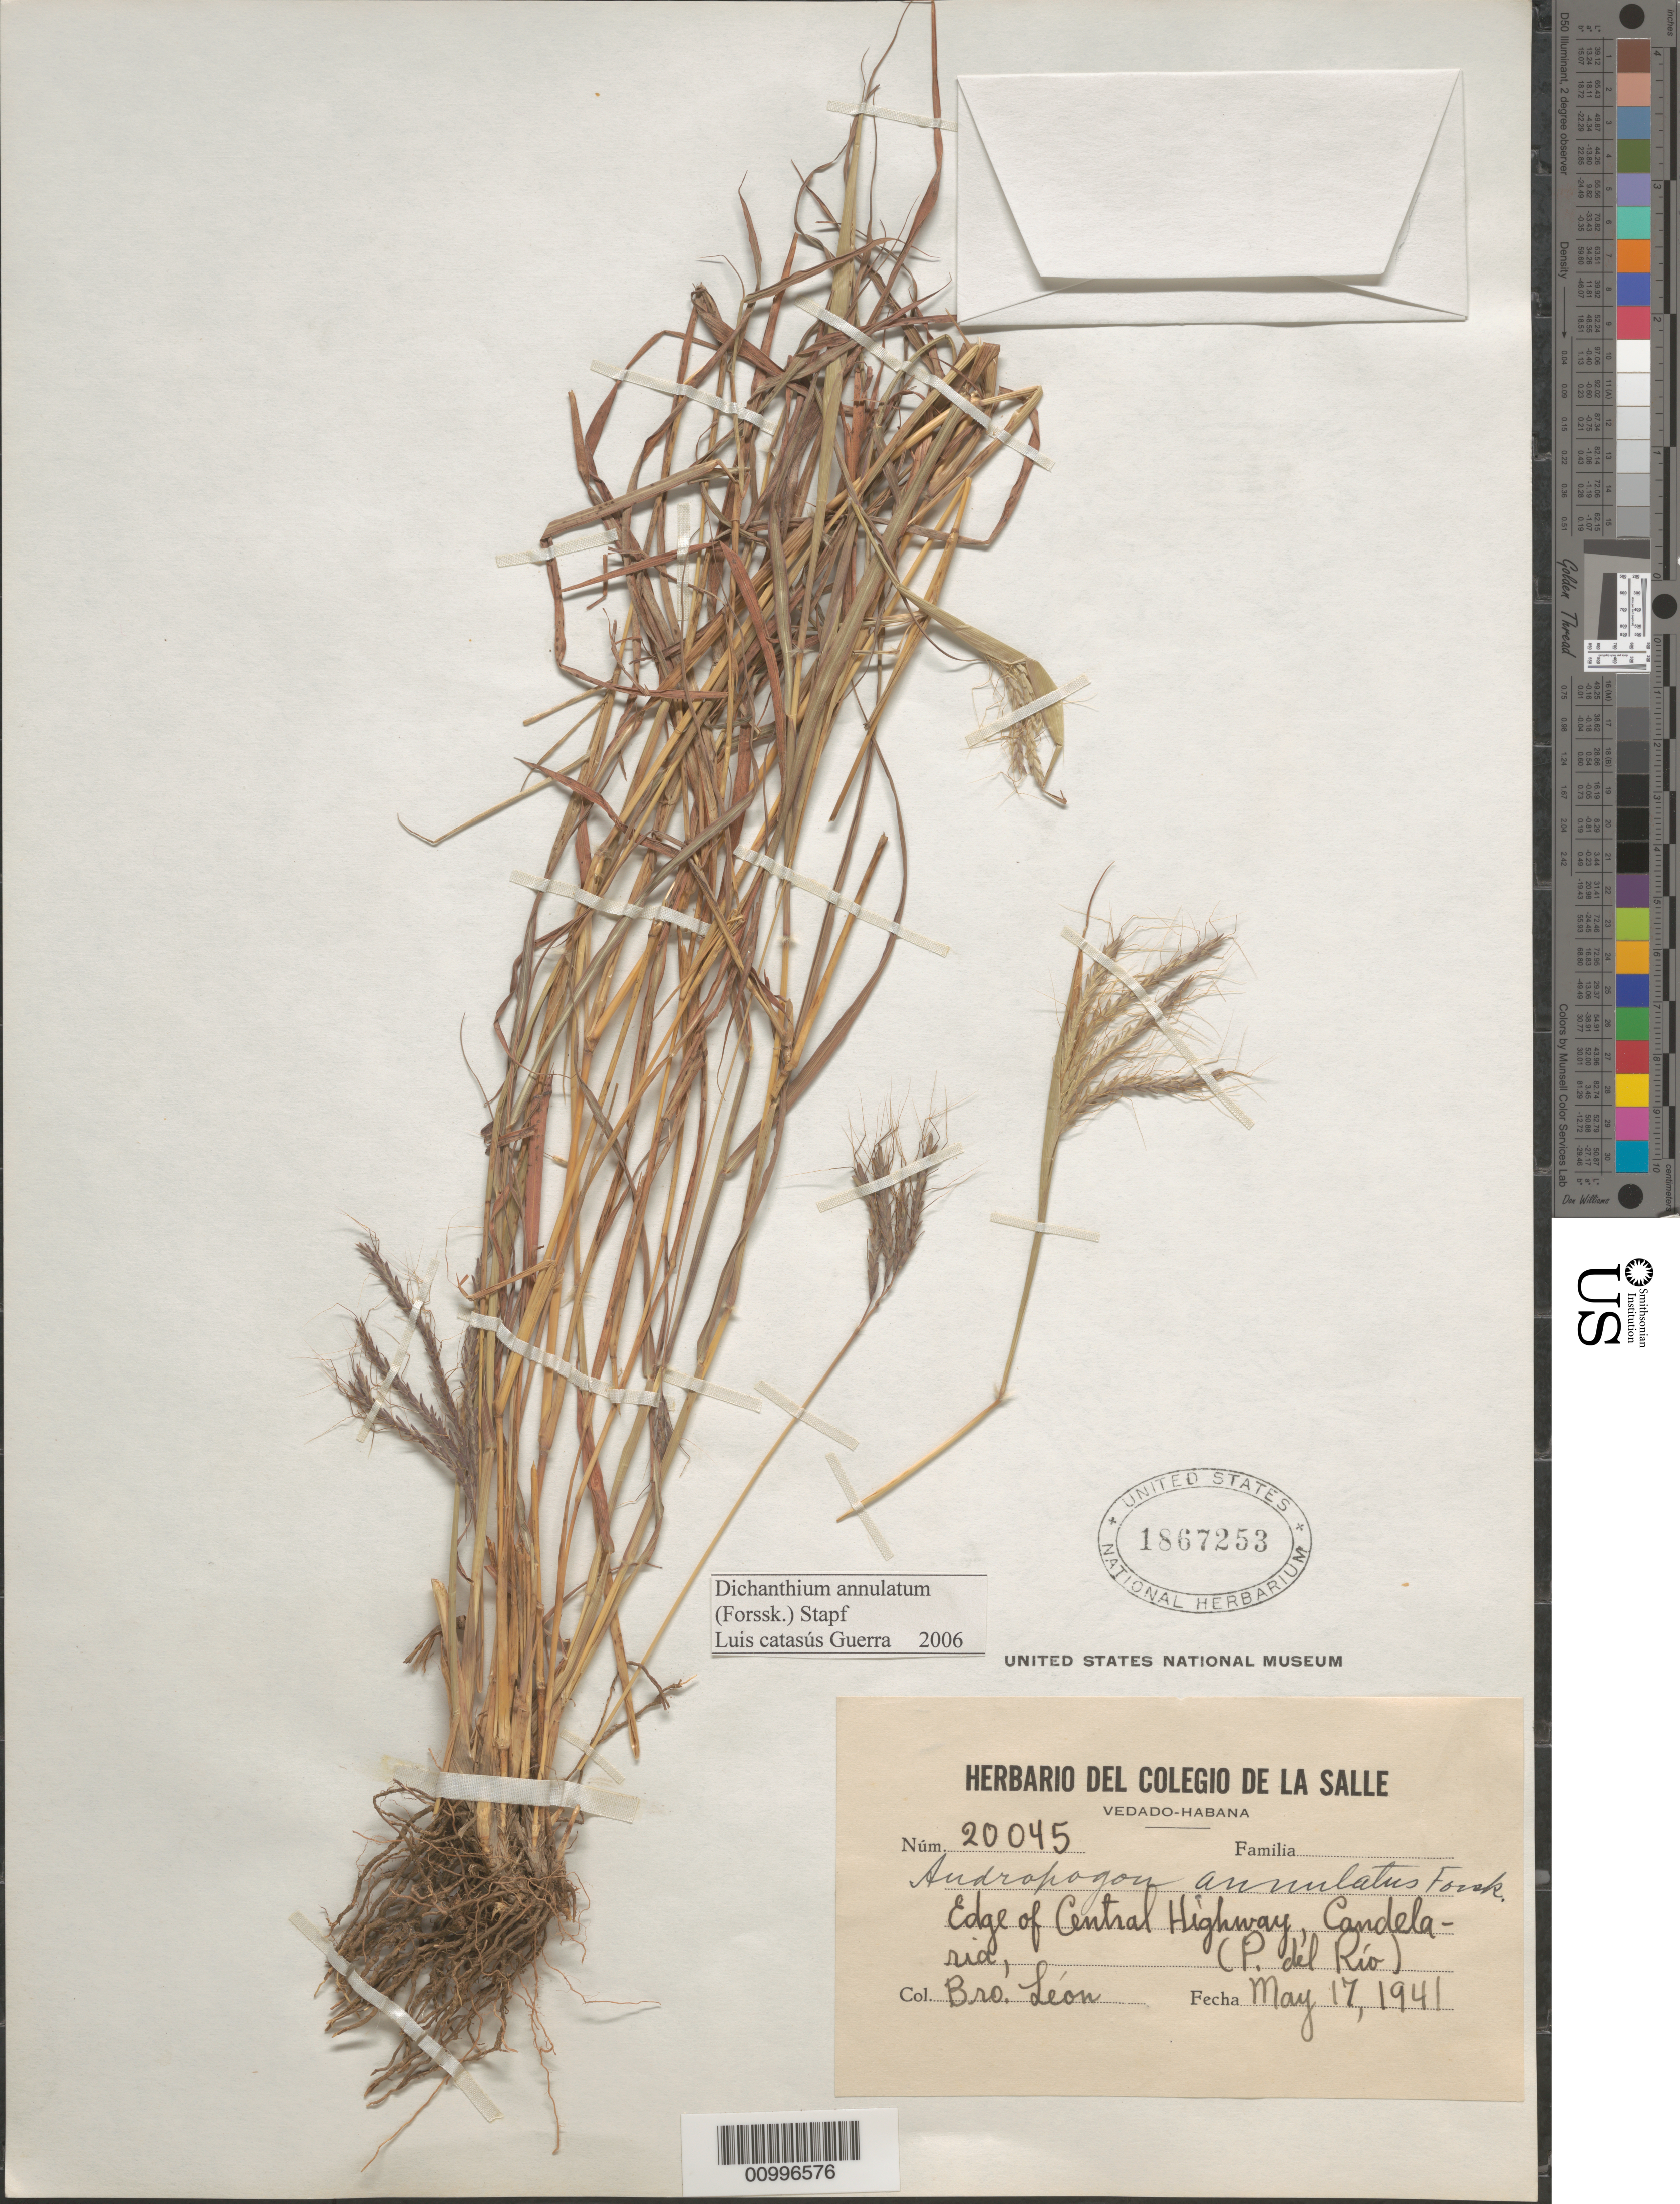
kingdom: Plantae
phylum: Tracheophyta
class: Liliopsida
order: Poales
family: Poaceae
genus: Dichanthium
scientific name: Dichanthium annulatum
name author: (Forssk.) Stapf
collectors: Bro. León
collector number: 20045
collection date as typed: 17 May 1941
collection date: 1941-05-17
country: Cuba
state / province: Pinar del Rio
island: Cuba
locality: Candelaria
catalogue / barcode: US 1867253